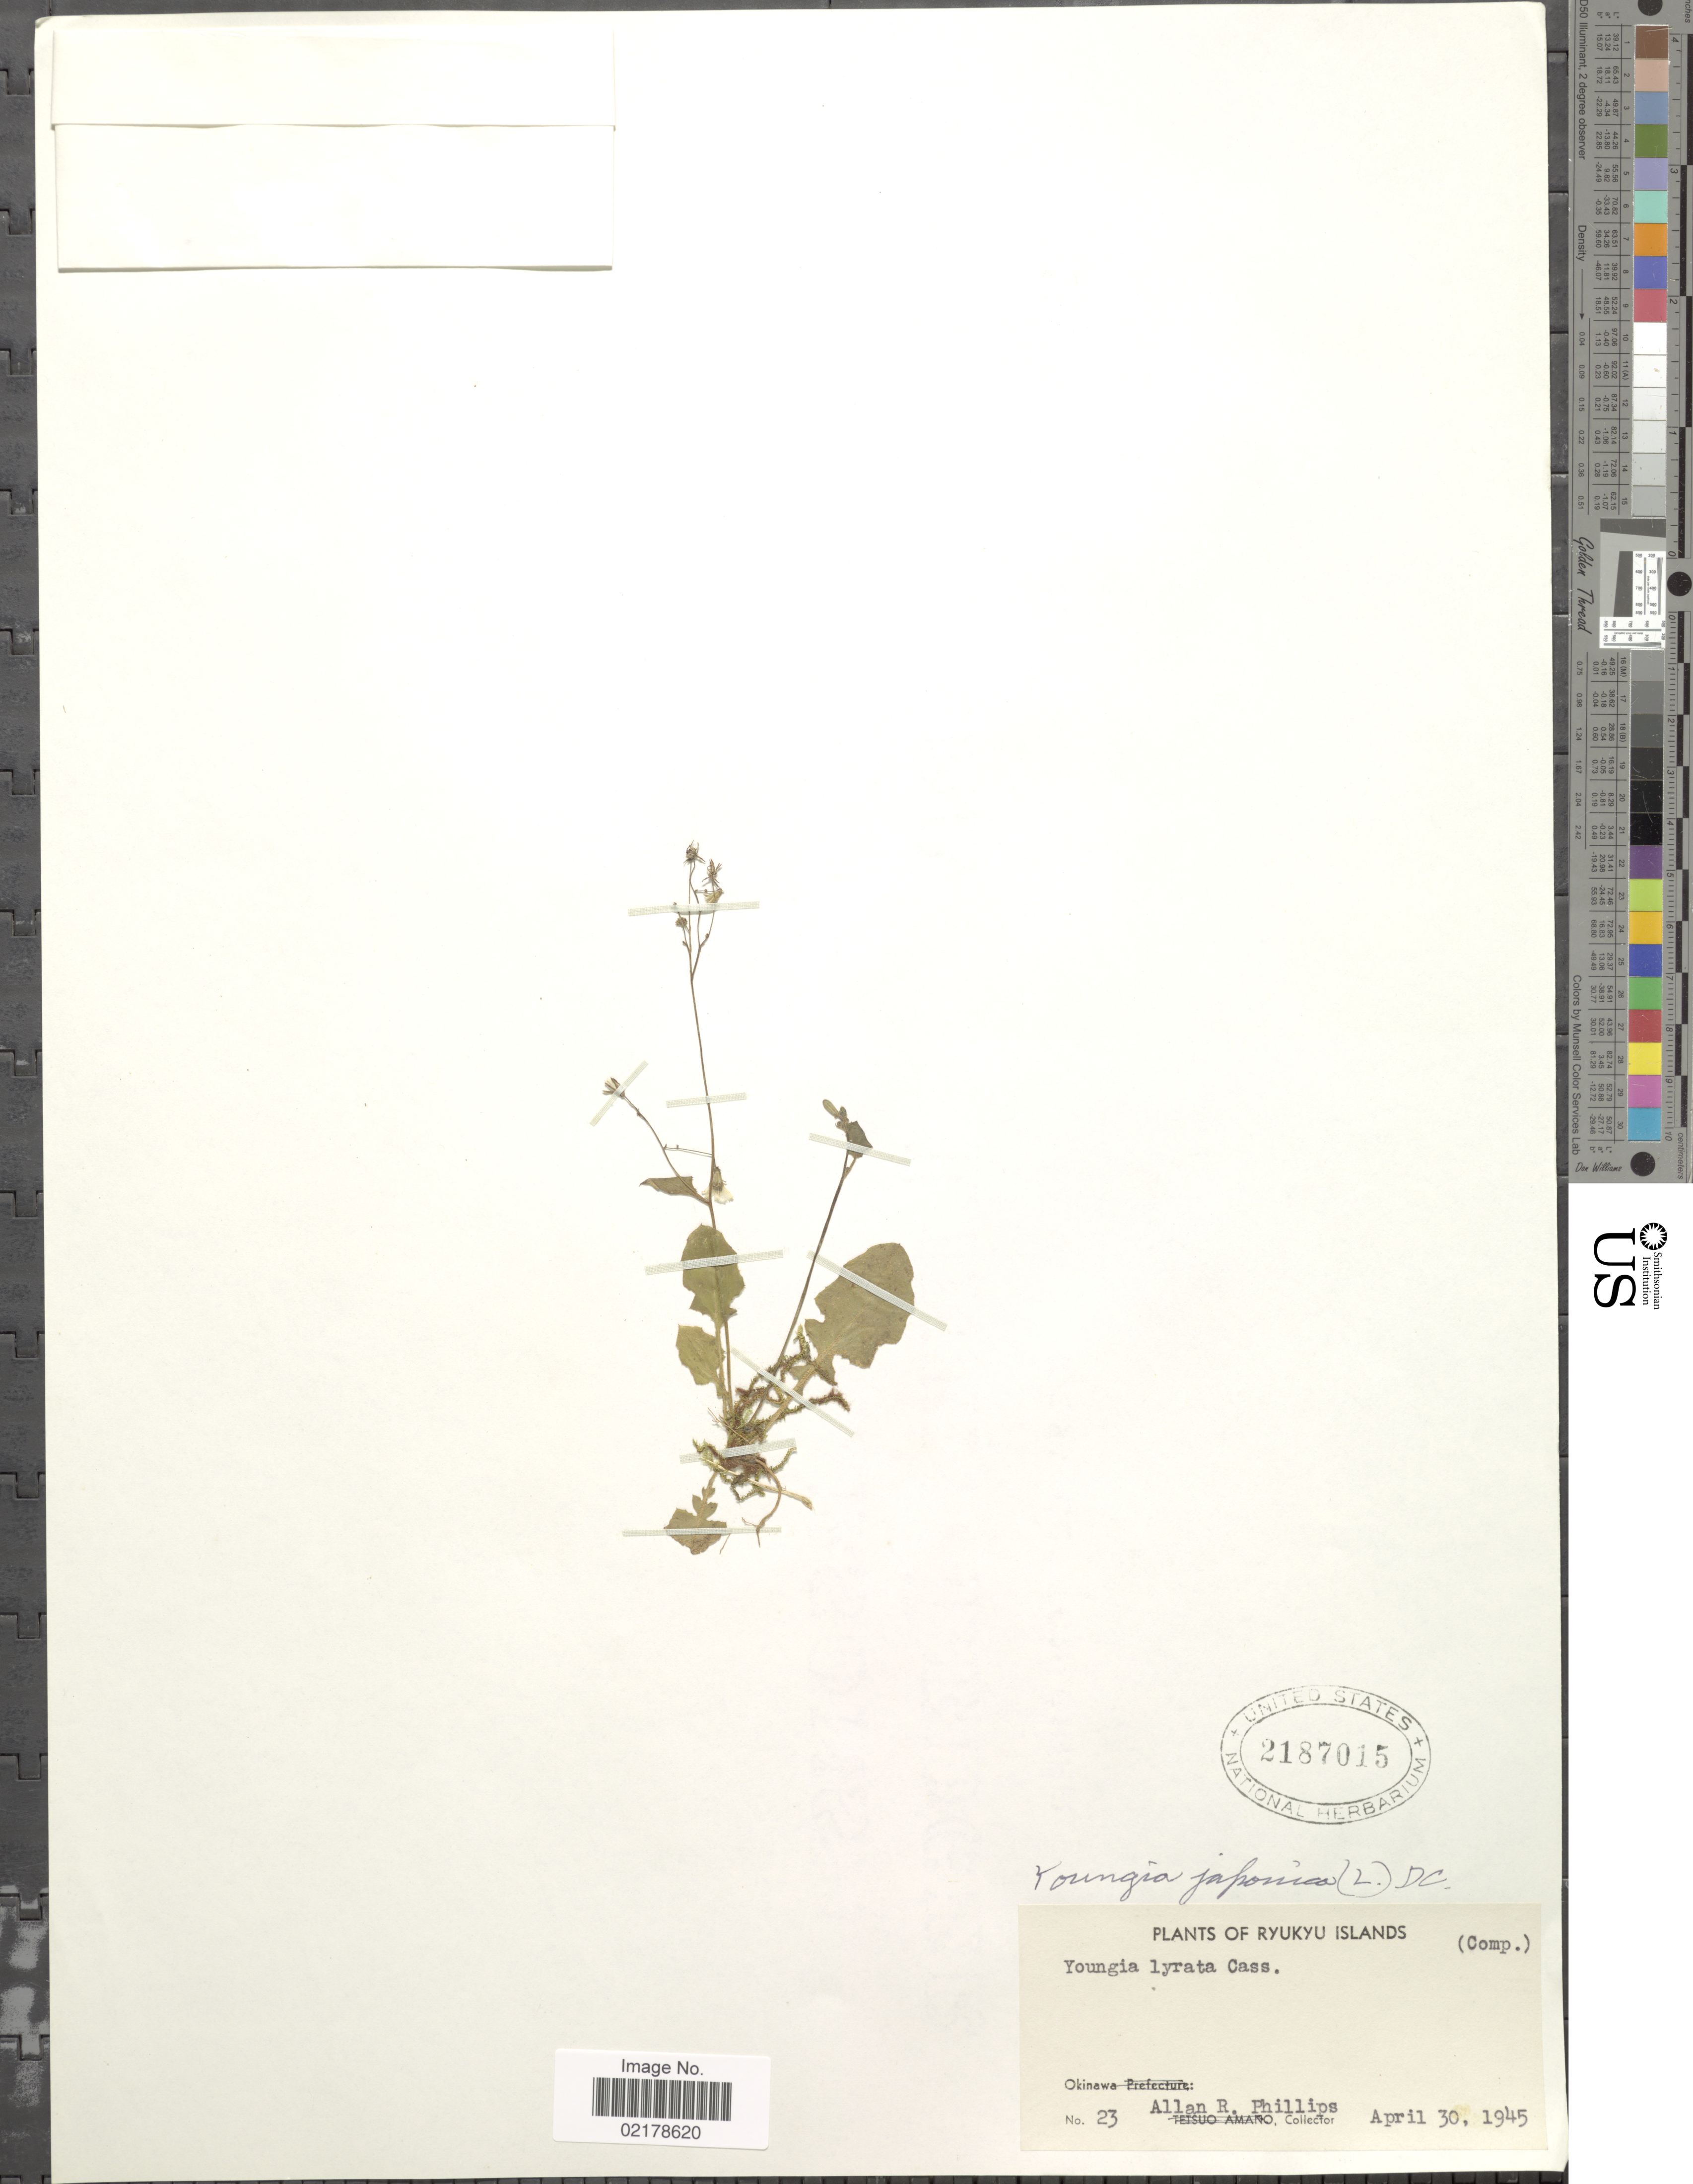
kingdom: Plantae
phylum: Tracheophyta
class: Magnoliopsida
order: Asterales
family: Asteraceae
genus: Youngia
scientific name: Youngia japonica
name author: (L.) DC.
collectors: A. R. Phillips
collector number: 23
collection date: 1945-04-30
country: Japan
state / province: Okinawa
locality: Ryukyu Islands. Okinawa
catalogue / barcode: US 2187015